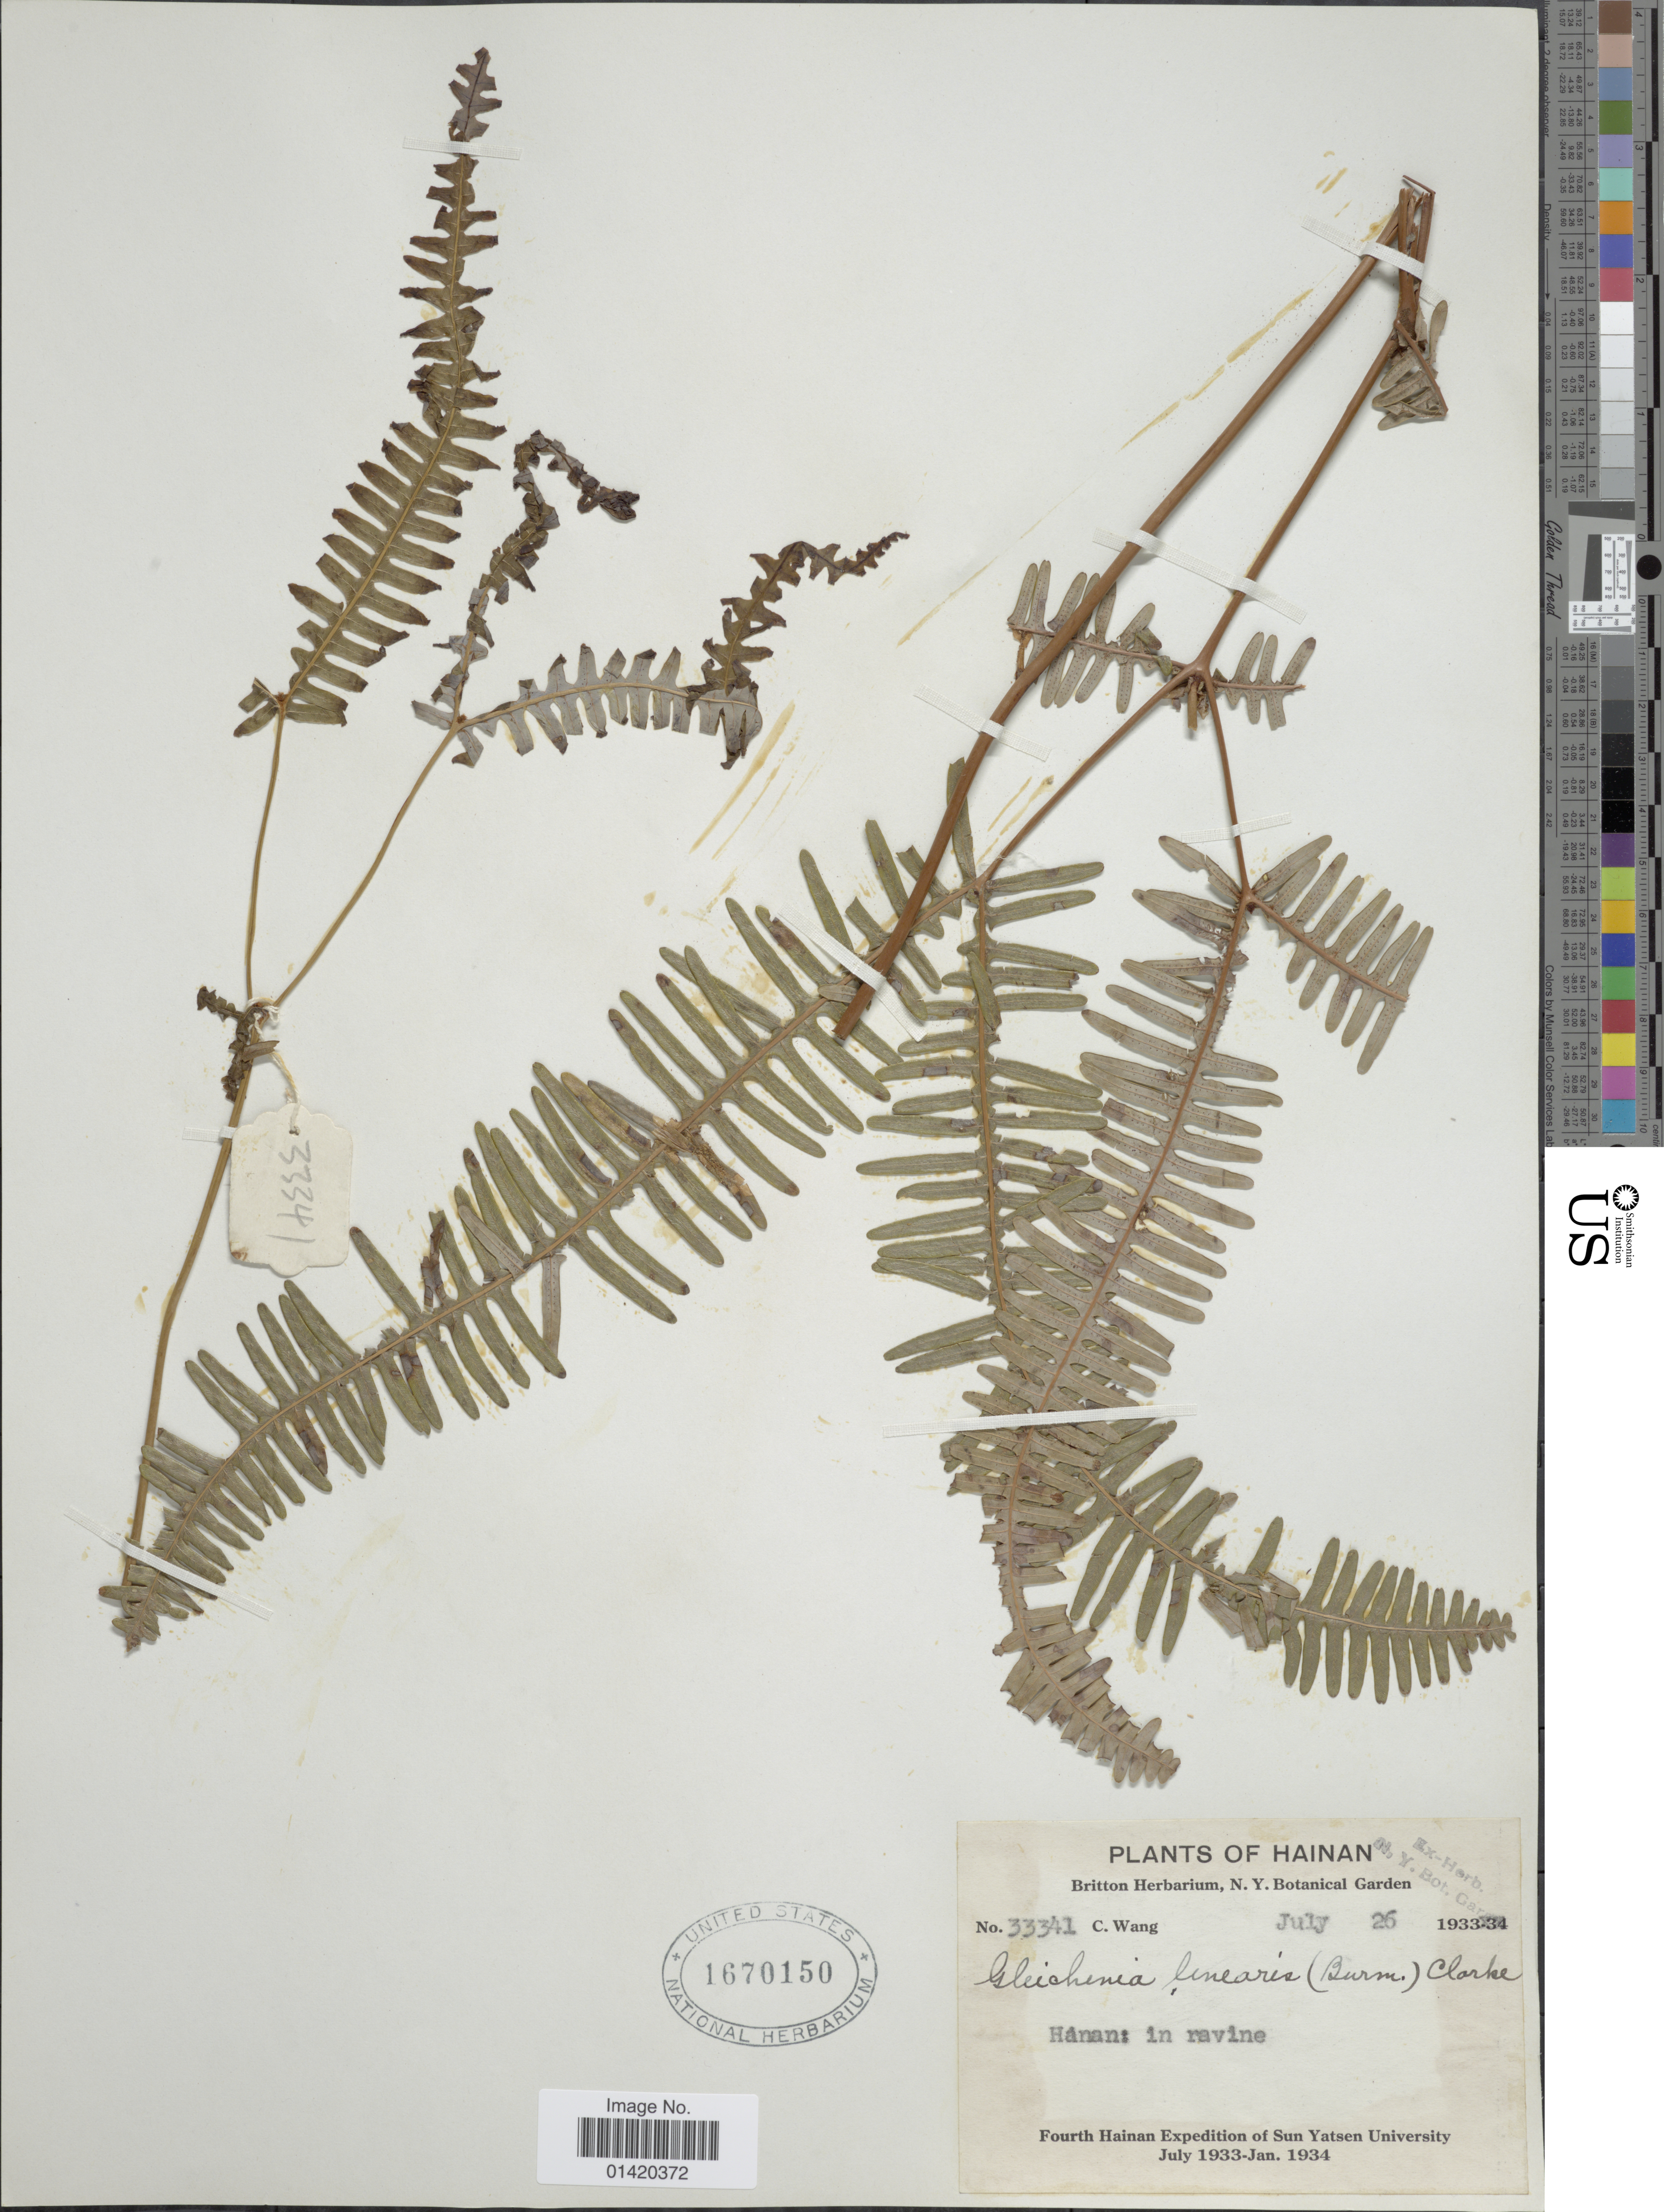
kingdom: Plantae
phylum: Tracheophyta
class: Polypodiopsida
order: Gleicheniales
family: Gleicheniaceae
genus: Dicranopteris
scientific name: Dicranopteris linearis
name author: (Burm. f.) Underw.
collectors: C. Wang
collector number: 33341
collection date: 1933-07-26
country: China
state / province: Hainan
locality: In ravine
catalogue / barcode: US 1670150